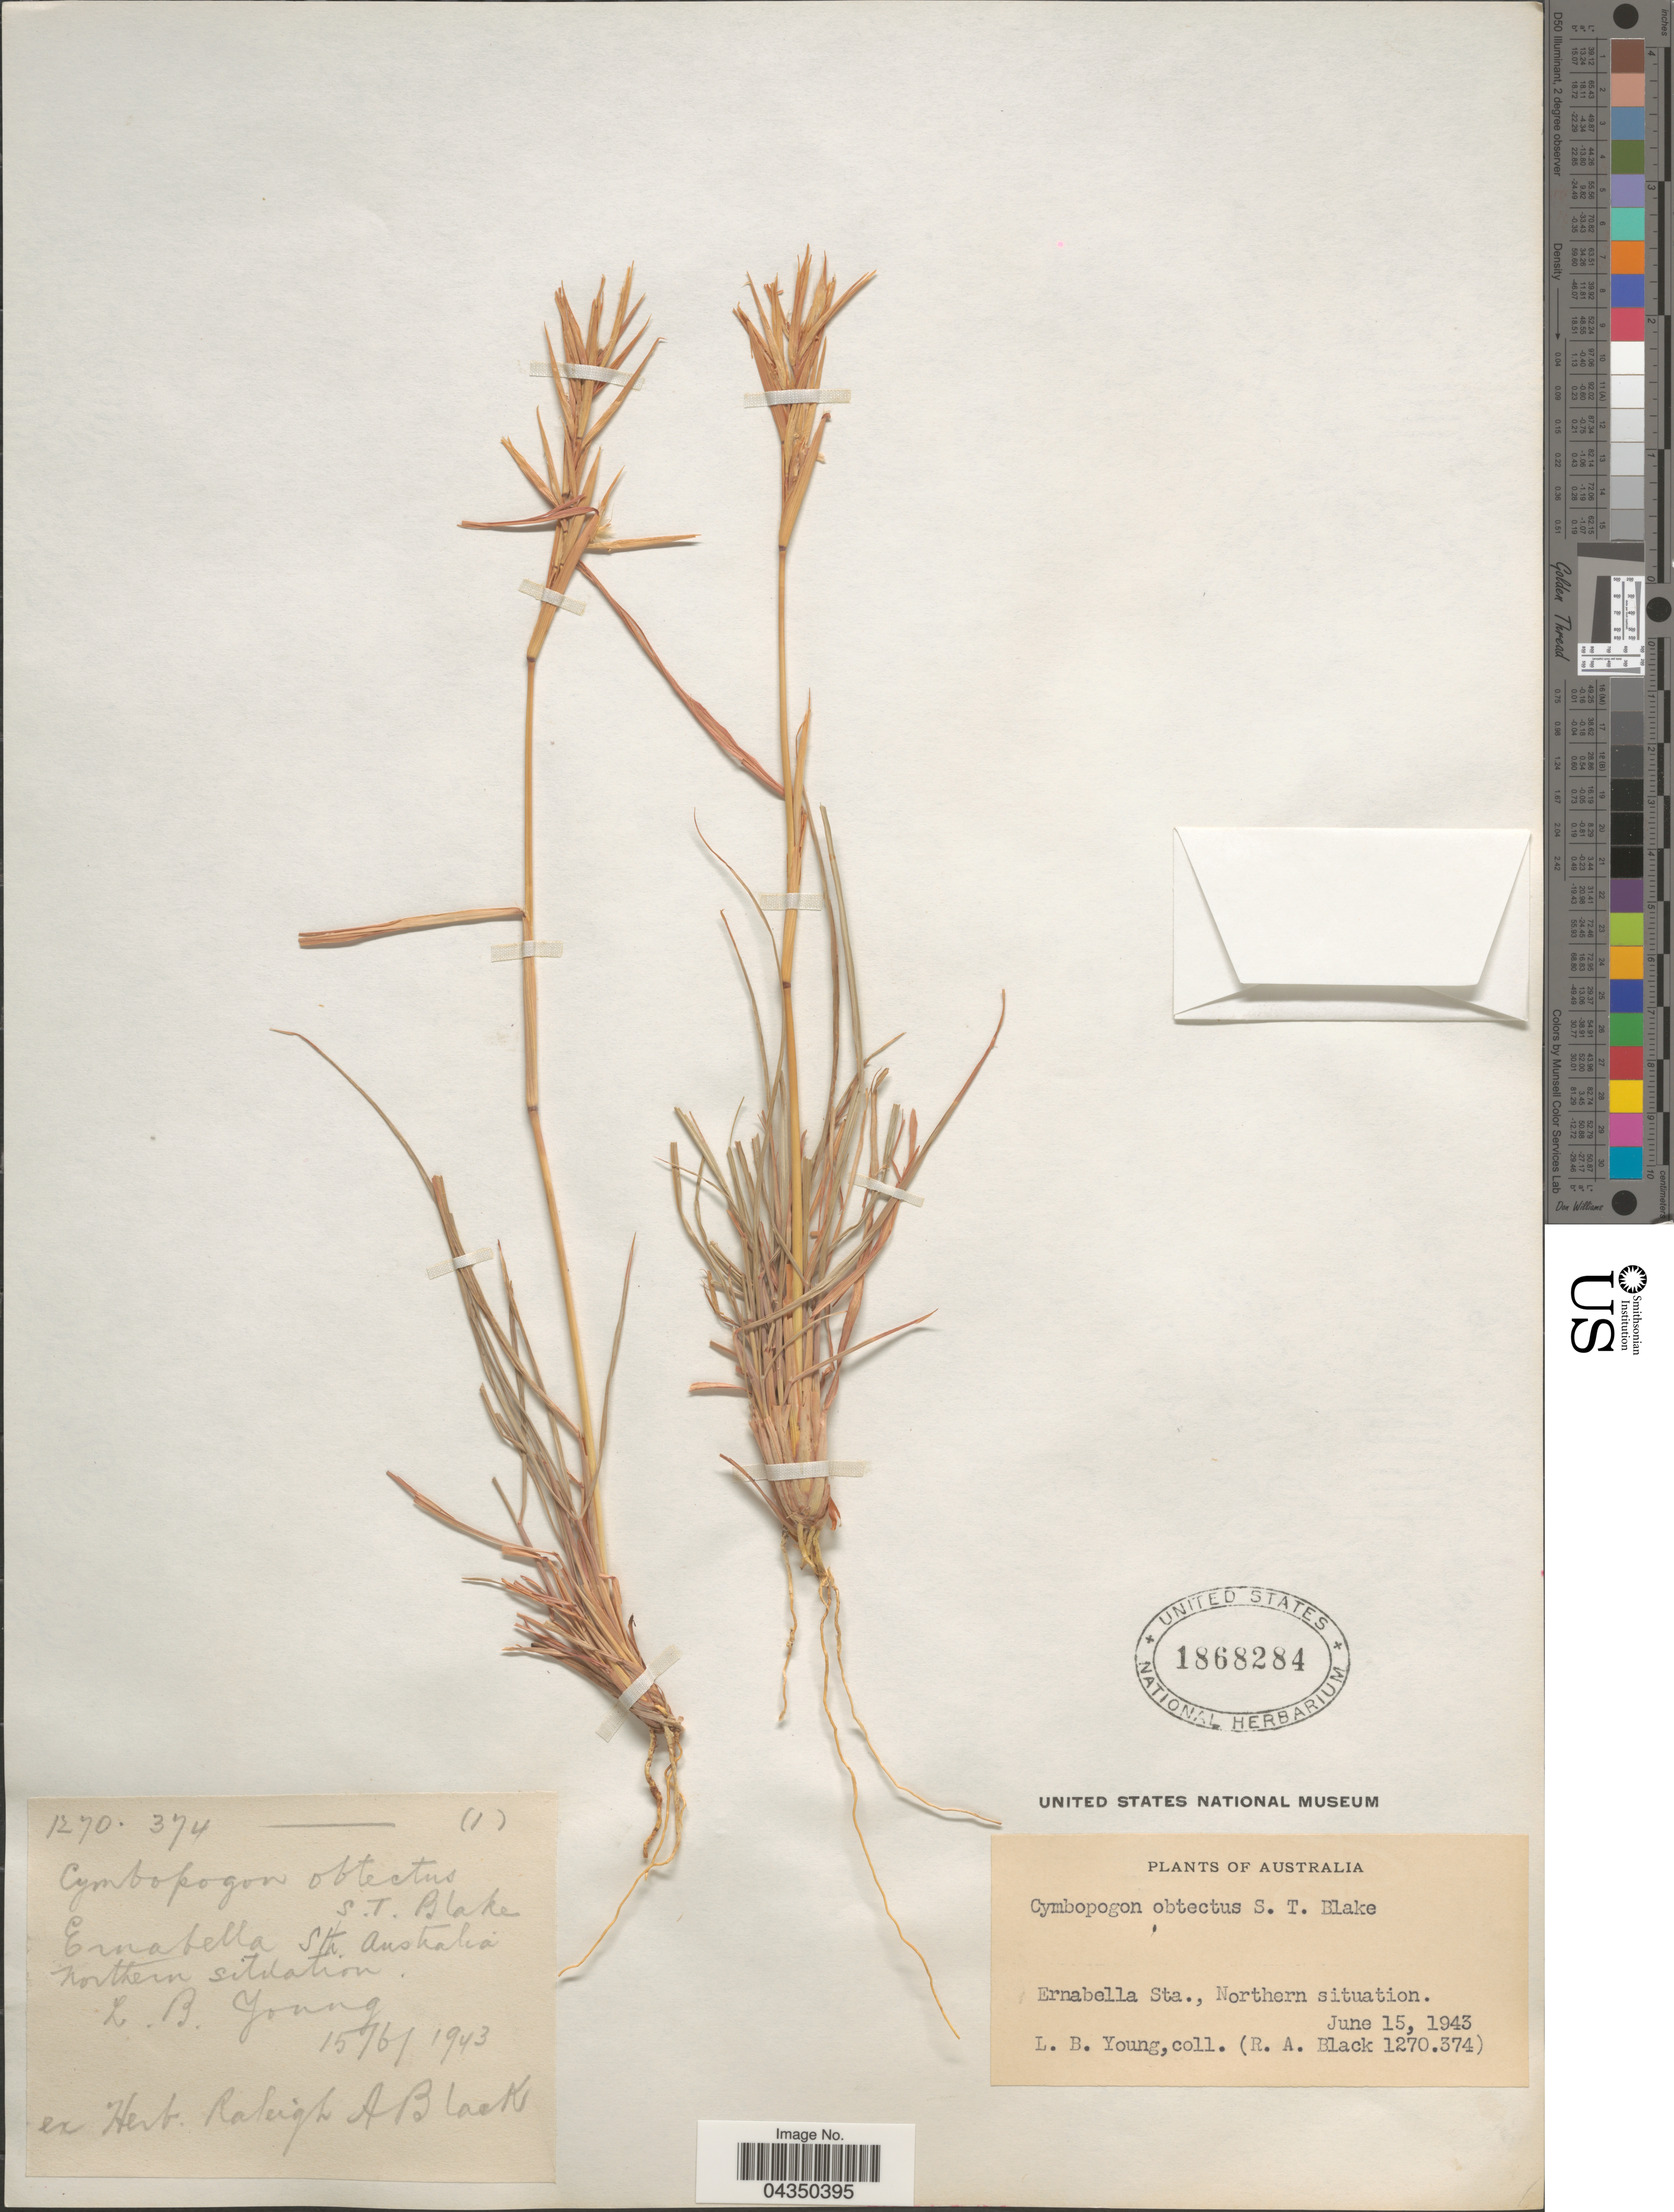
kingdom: Plantae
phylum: Tracheophyta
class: Liliopsida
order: Poales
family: Poaceae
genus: Cymbopogon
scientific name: Cymbopogon obtectus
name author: S.T. Blake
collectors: L. Young & R. A. Black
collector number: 1270.374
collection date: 1943-06-15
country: Australia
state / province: South Australia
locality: Ernabella Sta., Northern situation.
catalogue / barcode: US 1868284